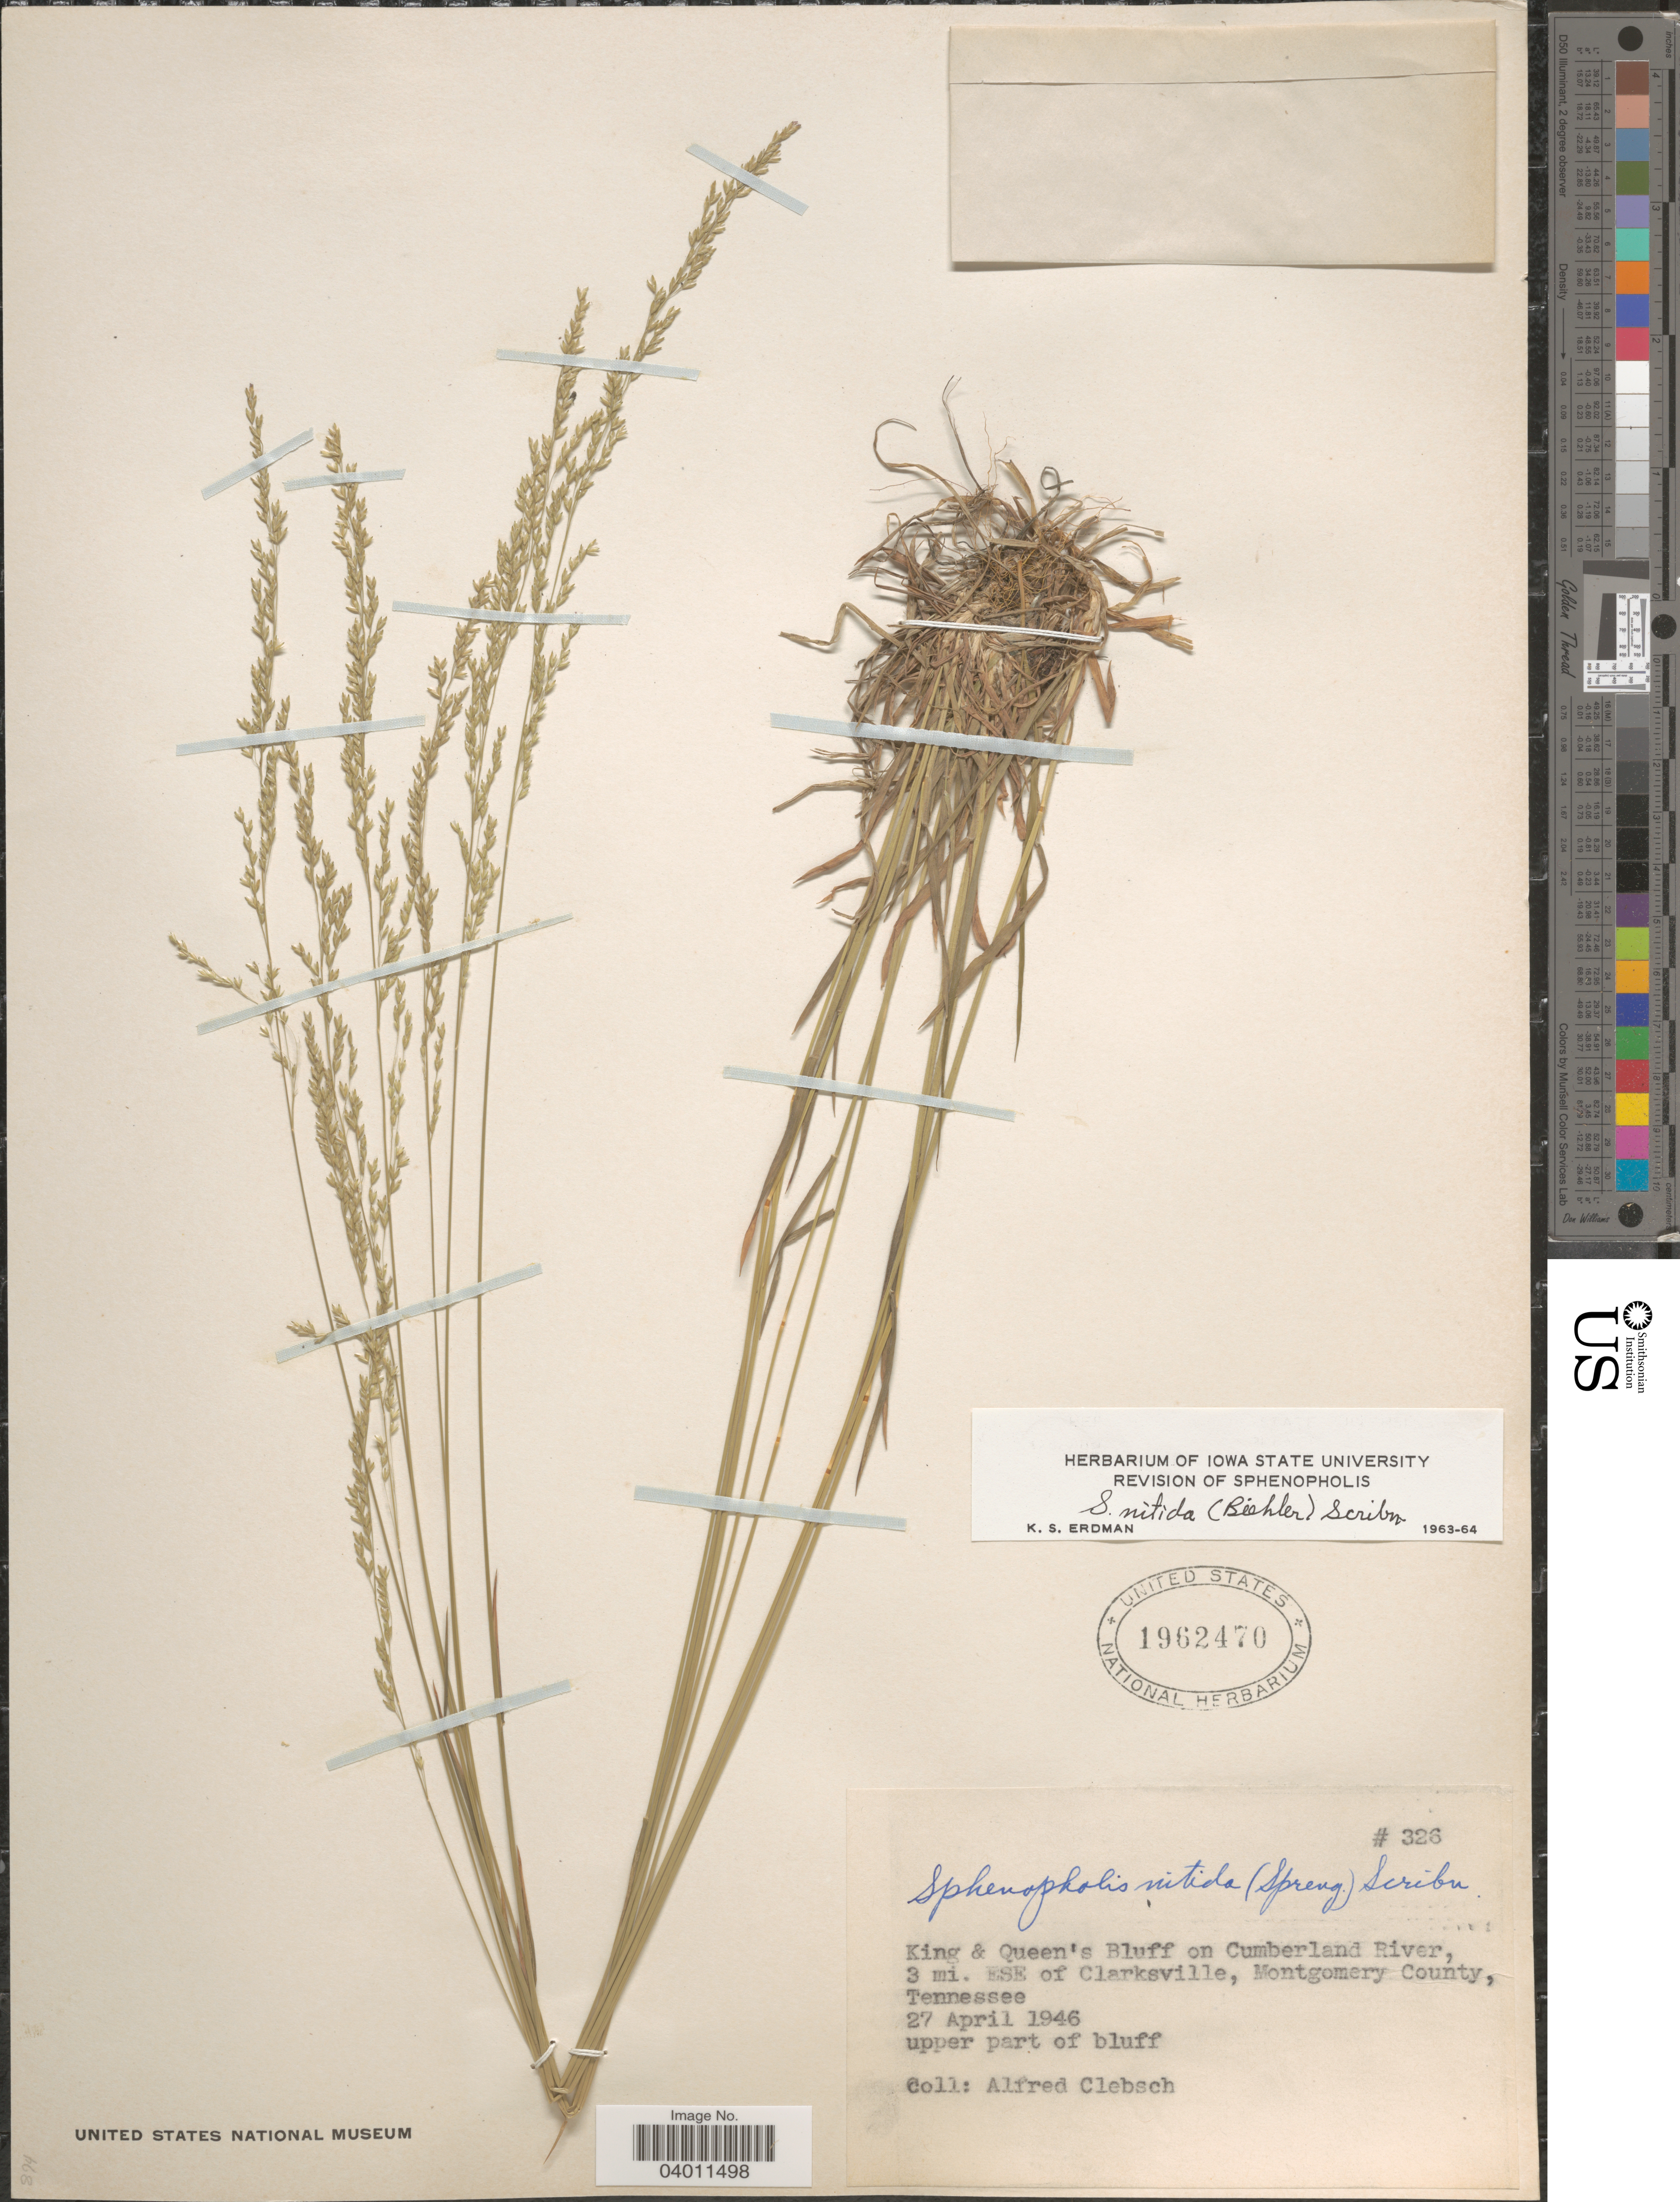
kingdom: Plantae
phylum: Tracheophyta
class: Liliopsida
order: Poales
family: Poaceae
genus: Sphenopholis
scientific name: Sphenopholis nitida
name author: (Biehler) Scribn.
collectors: A. Clebsch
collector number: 326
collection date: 1946-04-27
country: United States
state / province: Tennessee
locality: King & Queen's Bluff on Cumberland River, 3 mi. ESE of Clarksville, Montgomery County.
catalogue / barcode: US 1962470